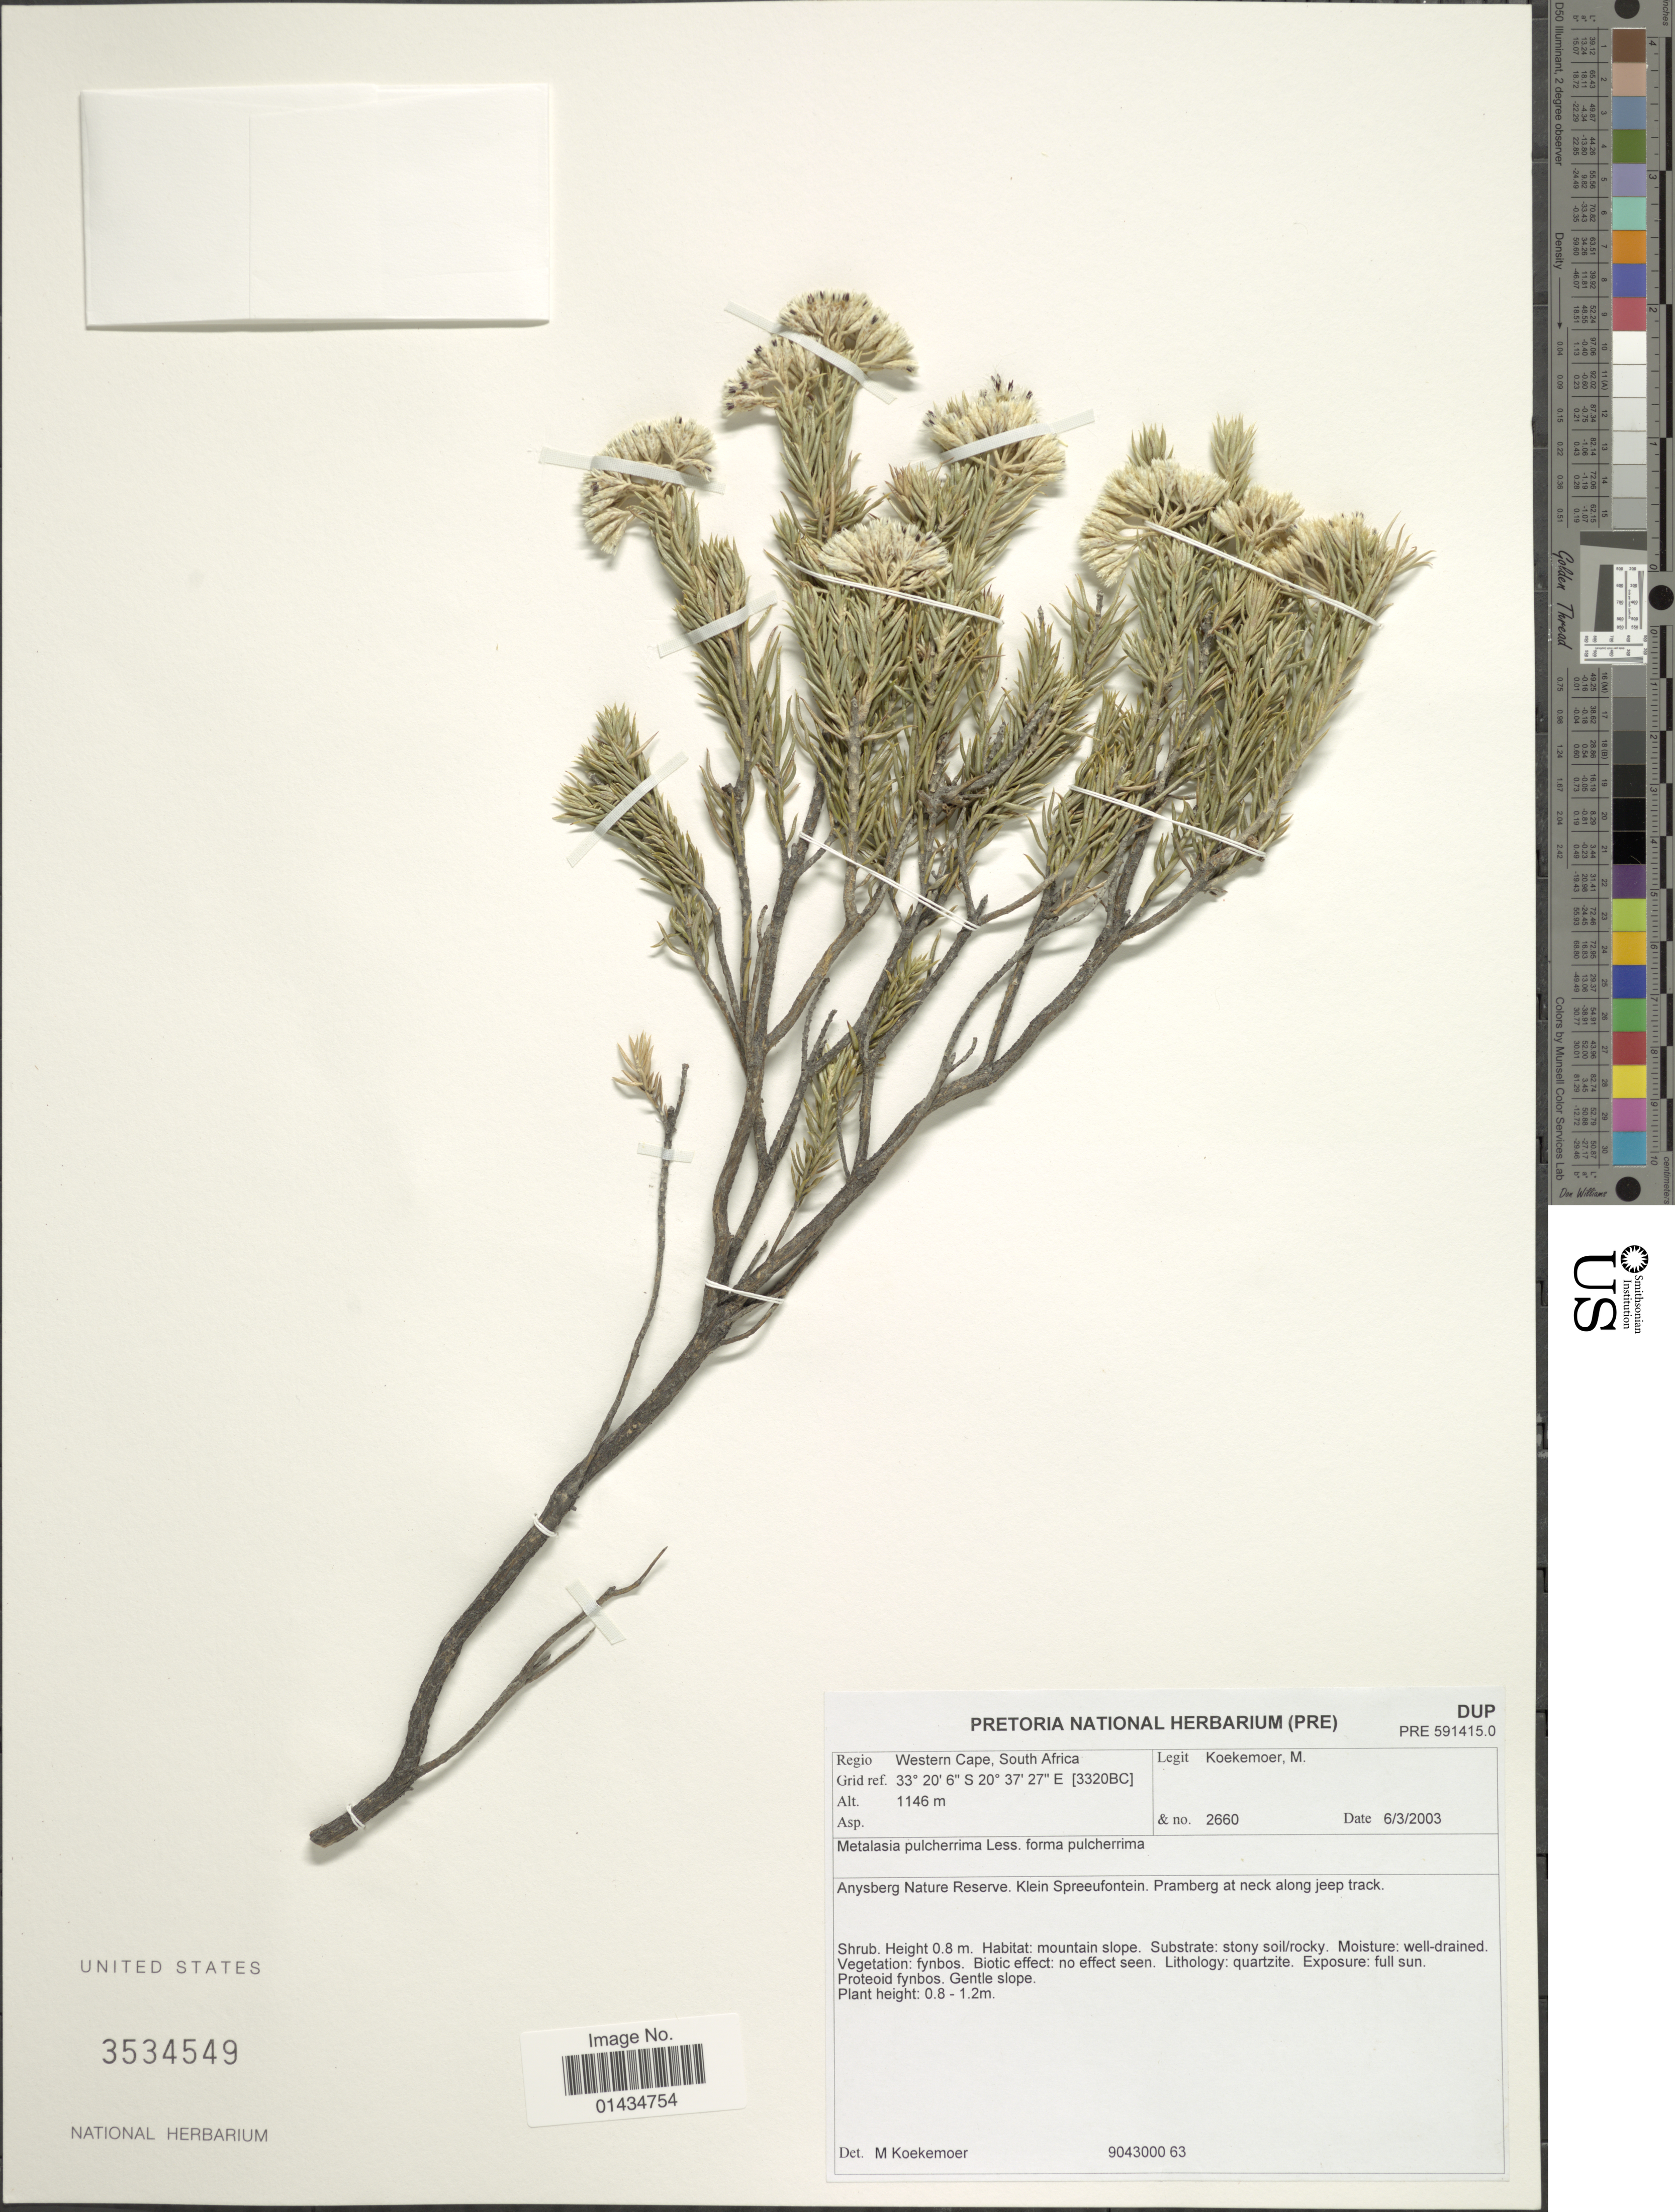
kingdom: Plantae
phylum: Tracheophyta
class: Magnoliopsida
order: Asterales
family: Asteraceae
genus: Metalasia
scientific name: Metalasia pulcherrima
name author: Less.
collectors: M. Koekemoer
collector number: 2660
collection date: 2003-03-06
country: South Africa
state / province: Western Cape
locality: Anysberg Nature Reserve, Klein Spreeufontein, Pramberg at neck along jeep track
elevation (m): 1146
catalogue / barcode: US 3534549